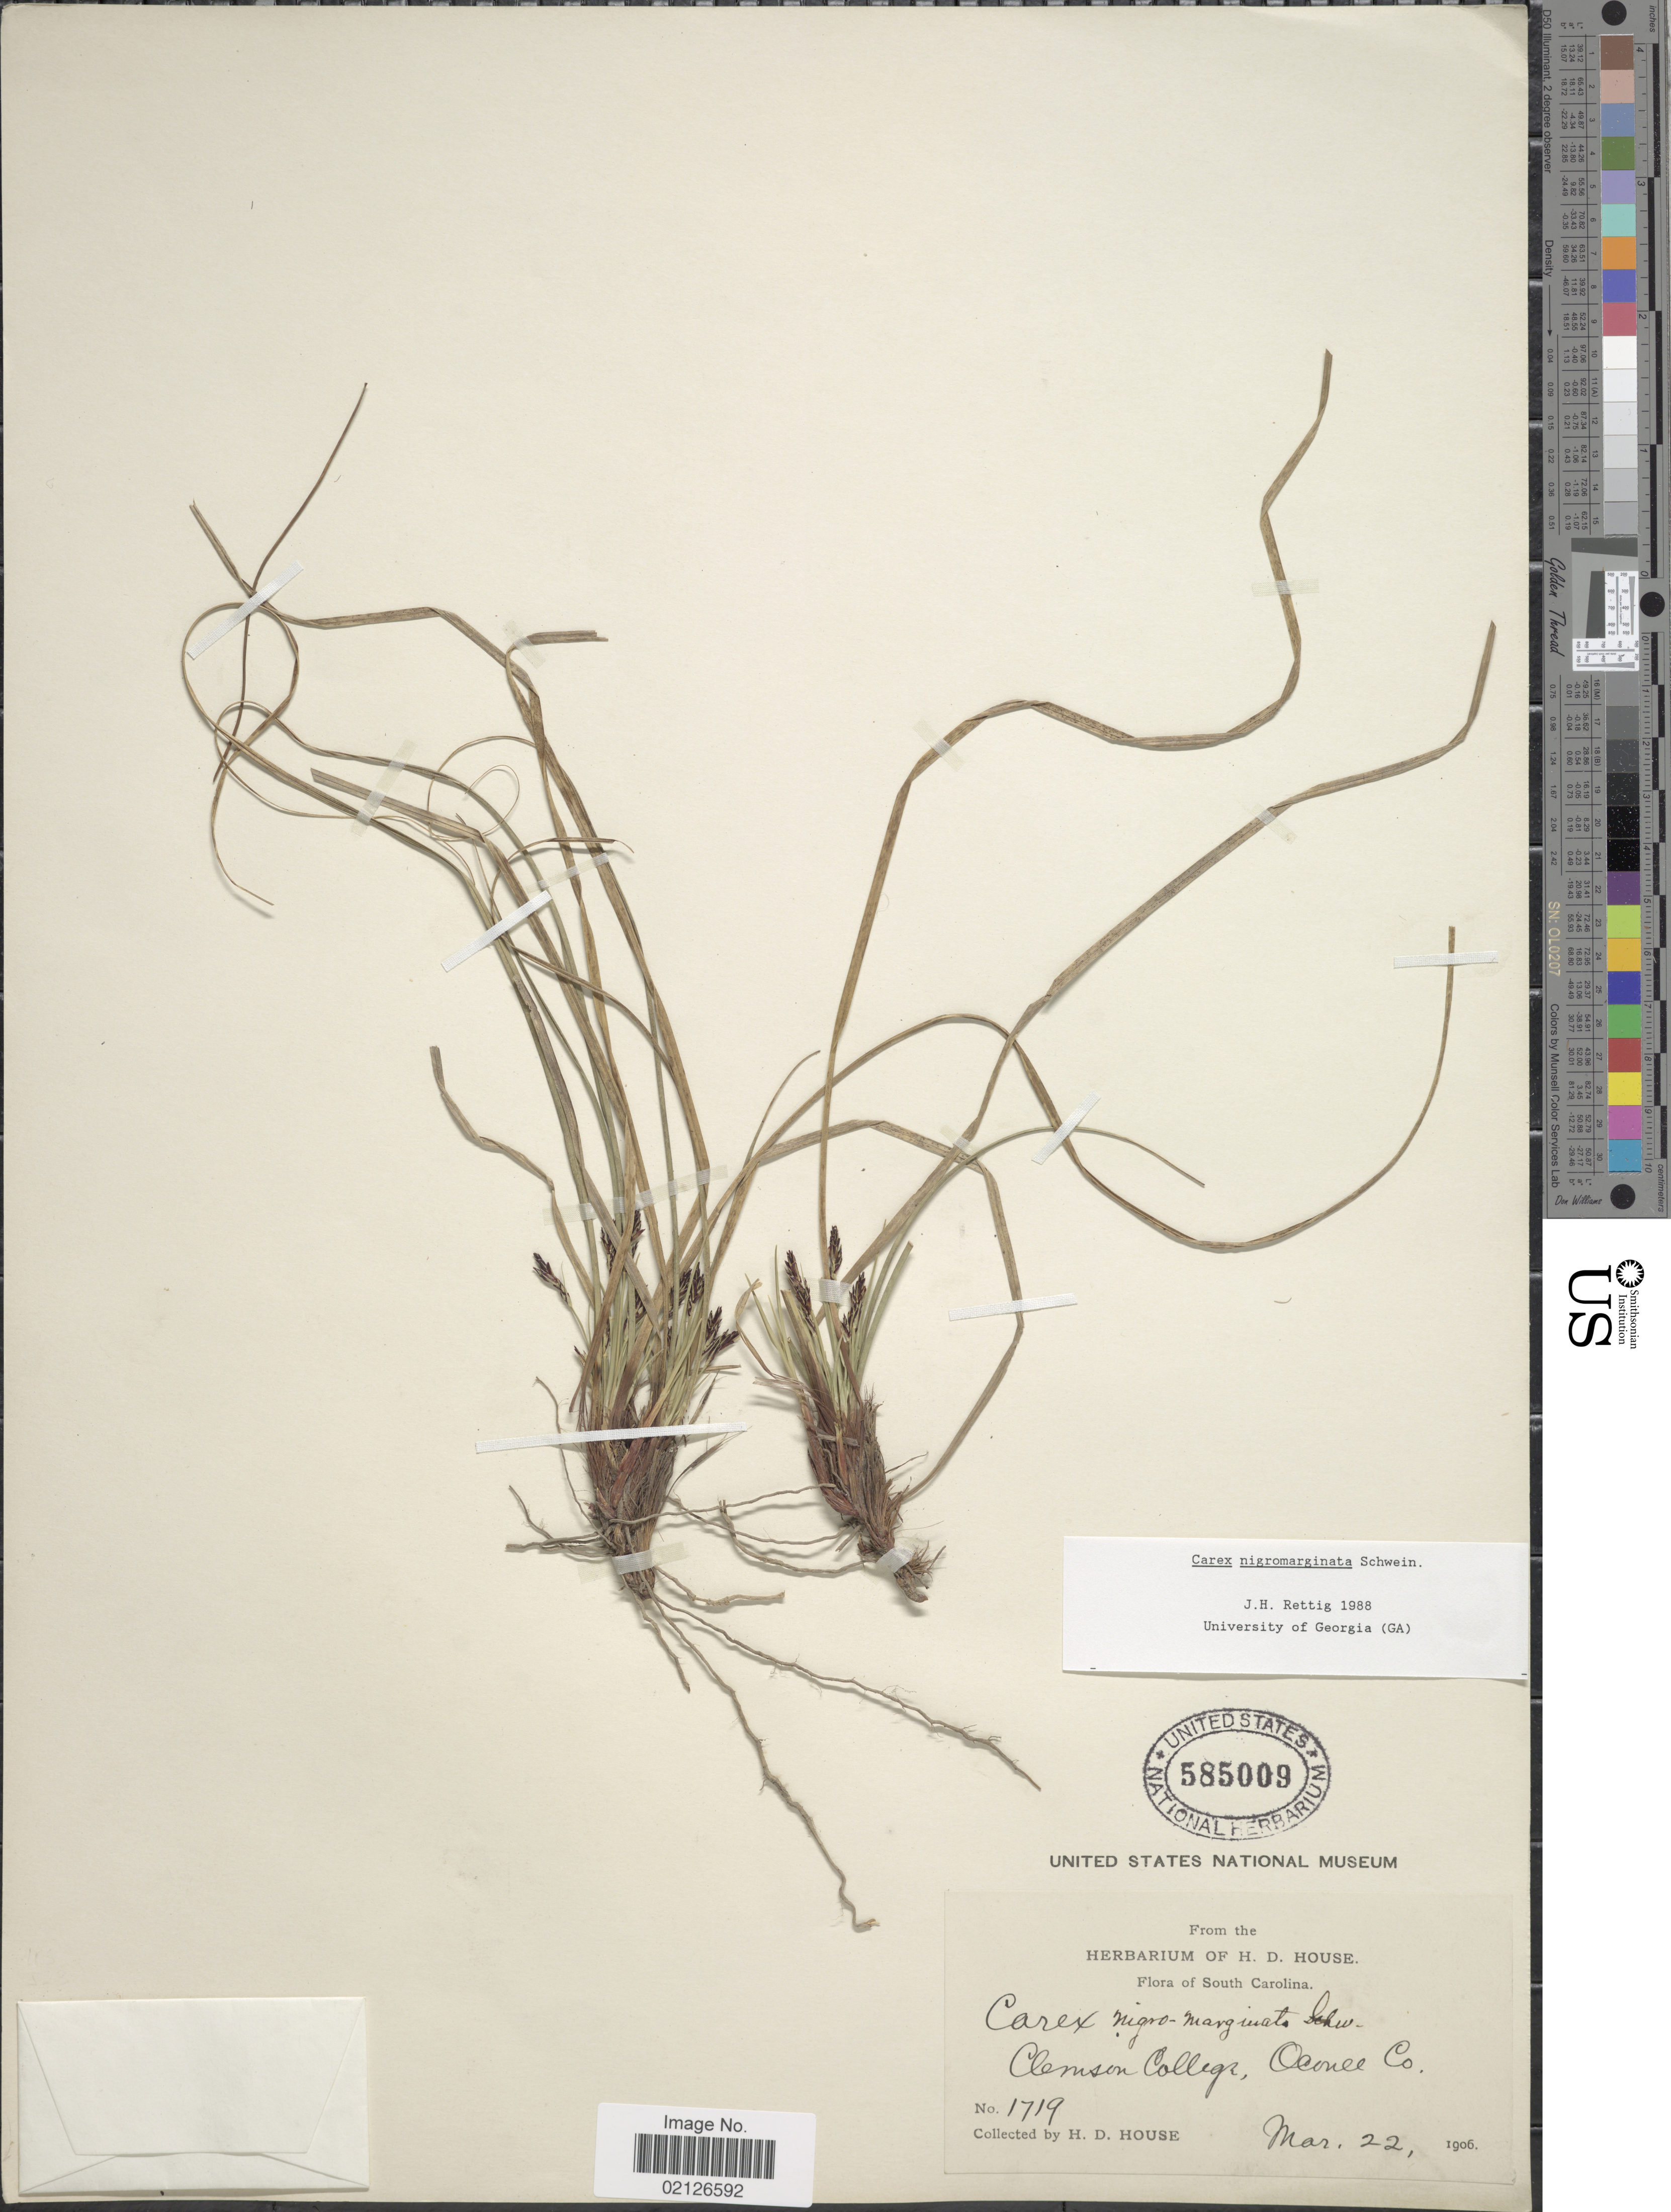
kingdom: Plantae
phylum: Tracheophyta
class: Liliopsida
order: Poales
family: Cyperaceae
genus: Carex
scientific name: Carex nigromarginata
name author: Schwein.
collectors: H. D. House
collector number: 1719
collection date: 1906-03-22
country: United States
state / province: South Carolina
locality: Clemson College, Oconee Co.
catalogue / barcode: US 585009